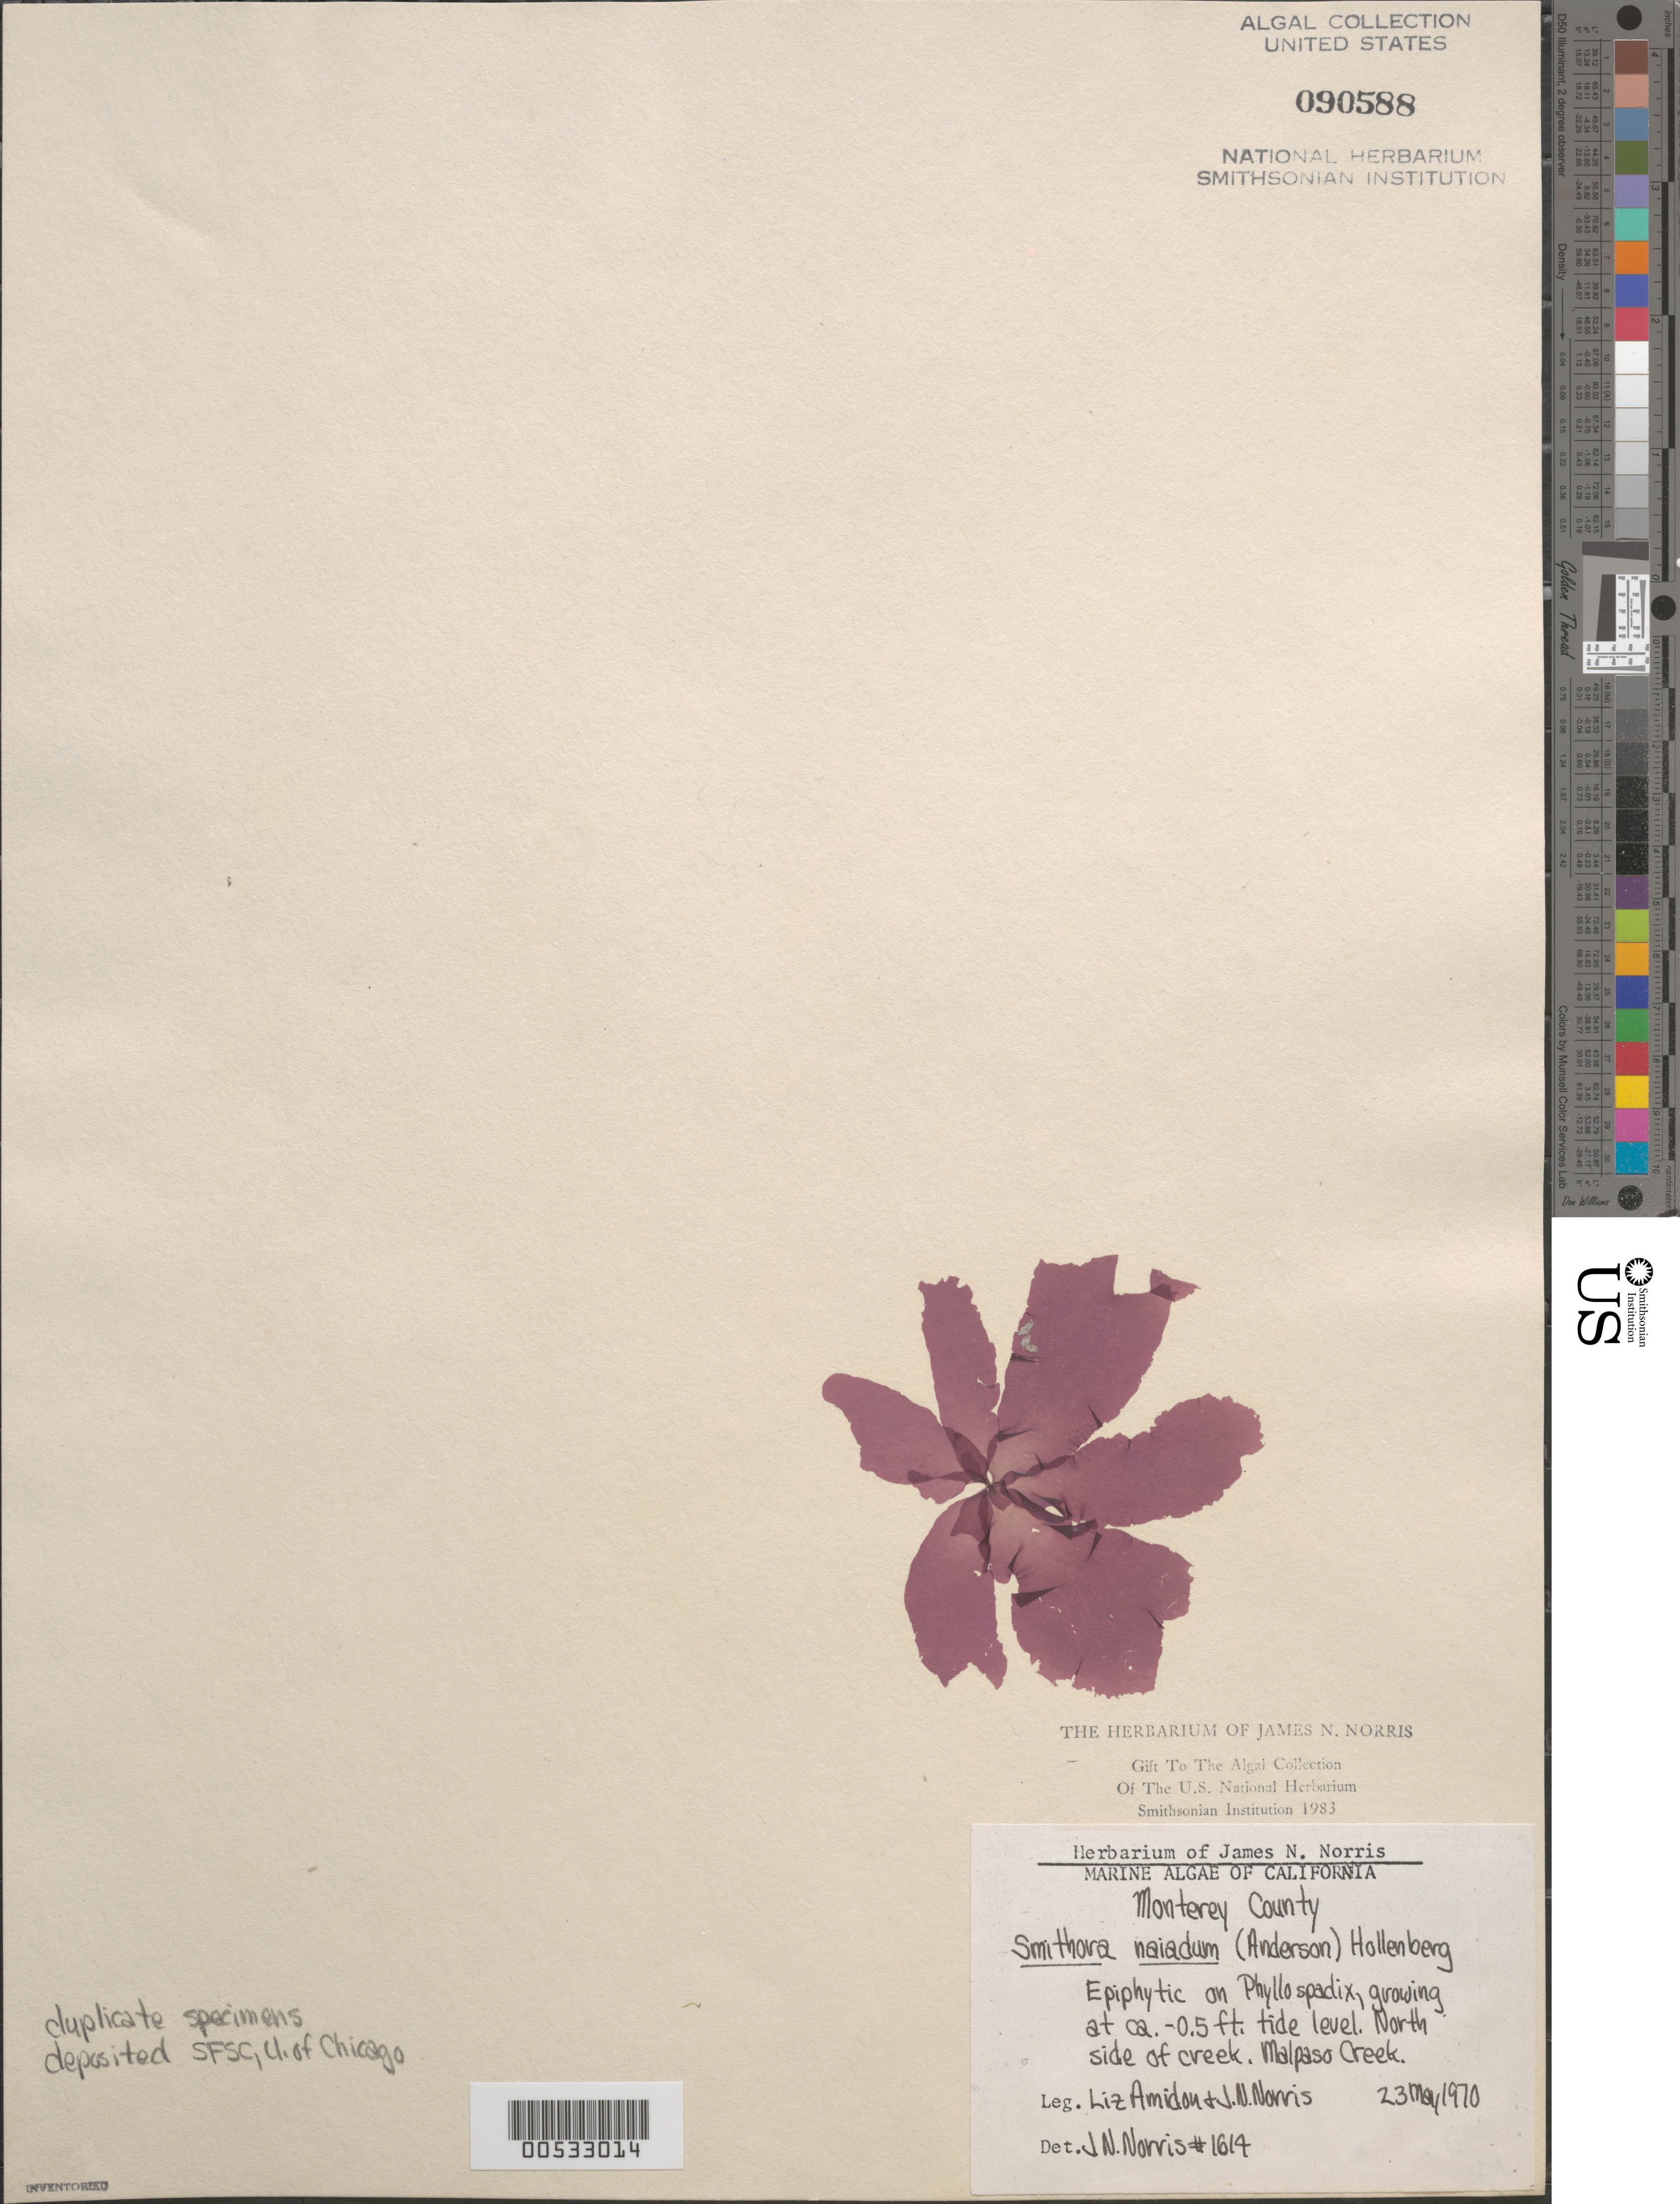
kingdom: Plantae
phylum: Rhodophyta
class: Compsopogonophyceae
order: Erythropeltidales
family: Erythrotrichiaceae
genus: Smithora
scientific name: Smithora naiadum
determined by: Norris, James N.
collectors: E. Amidon & J. N. Norris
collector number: JN-1614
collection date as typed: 23 May 1970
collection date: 1970-05-23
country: United States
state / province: California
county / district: Monterey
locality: Malpaso Creek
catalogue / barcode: US 90588